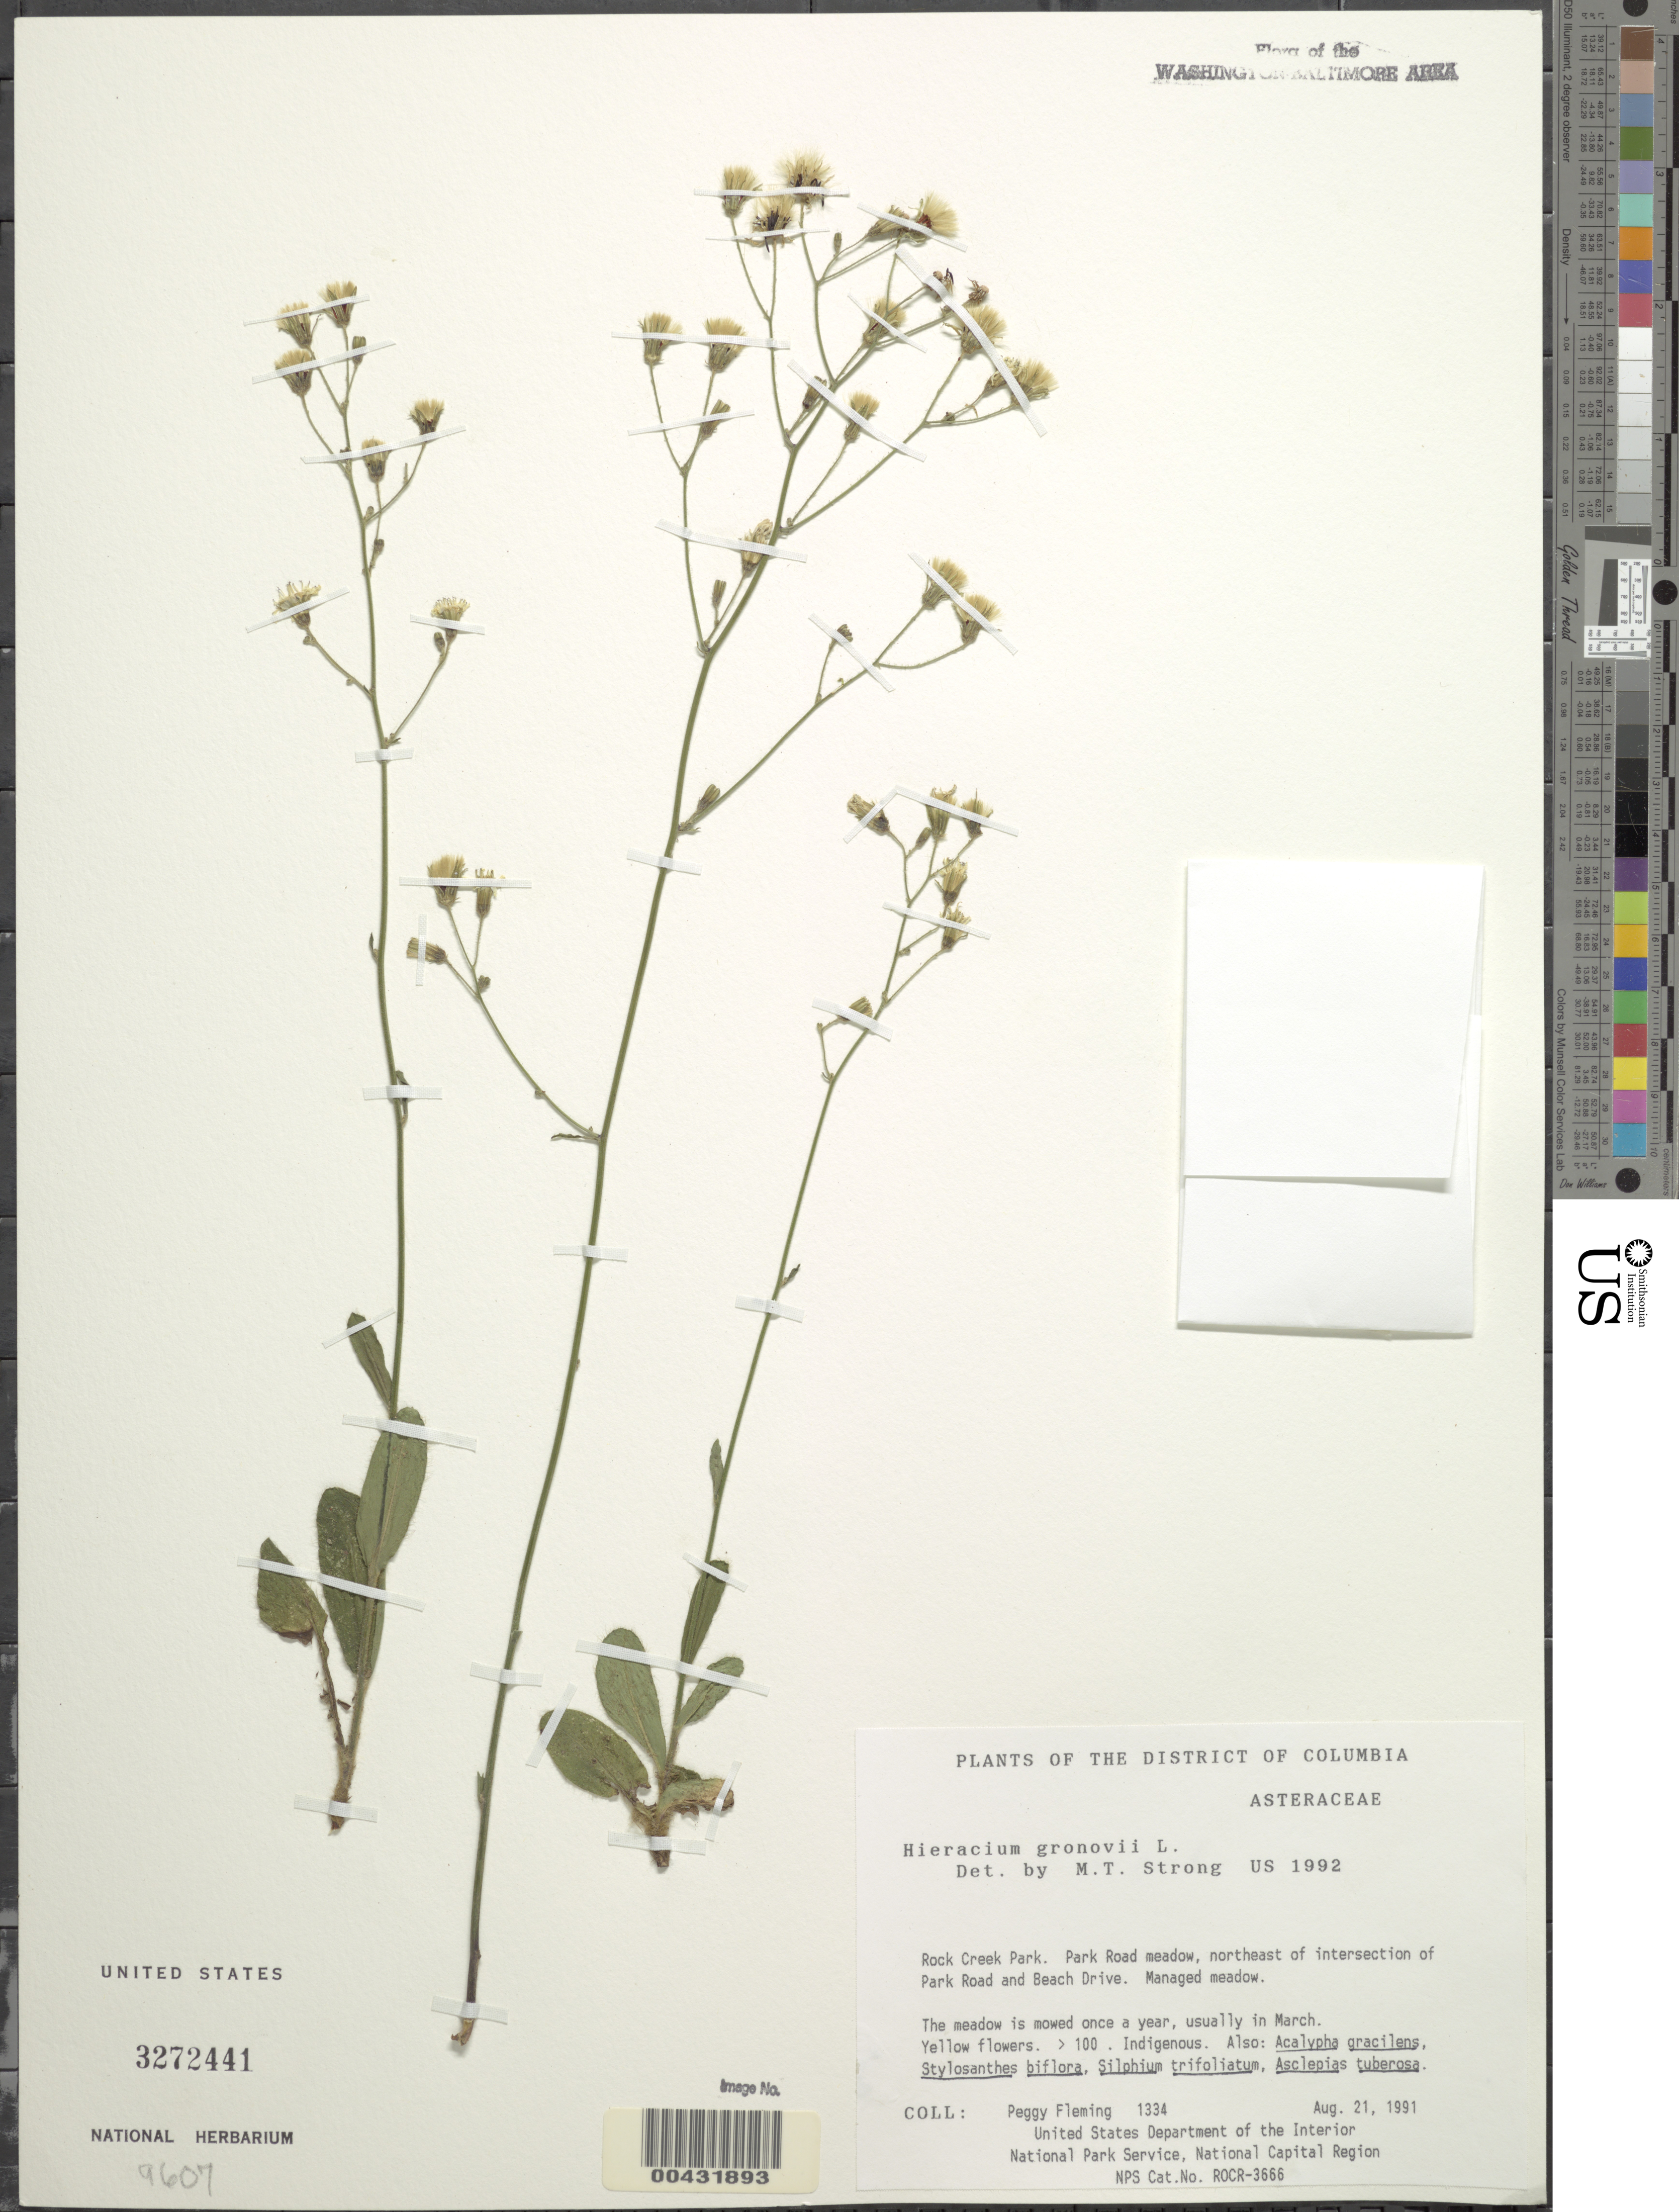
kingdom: Plantae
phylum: Tracheophyta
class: Magnoliopsida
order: Asterales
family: Asteraceae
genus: Hieracium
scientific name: Hieracium gronovii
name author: L.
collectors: P. Fleming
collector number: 1334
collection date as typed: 21 Aug 1991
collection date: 1991-08-21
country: United States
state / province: District of Columbia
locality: Rock Creek Park, NE of intersection of Park and Beach Drive Rock Creek Park & vicinity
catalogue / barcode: US 3272441